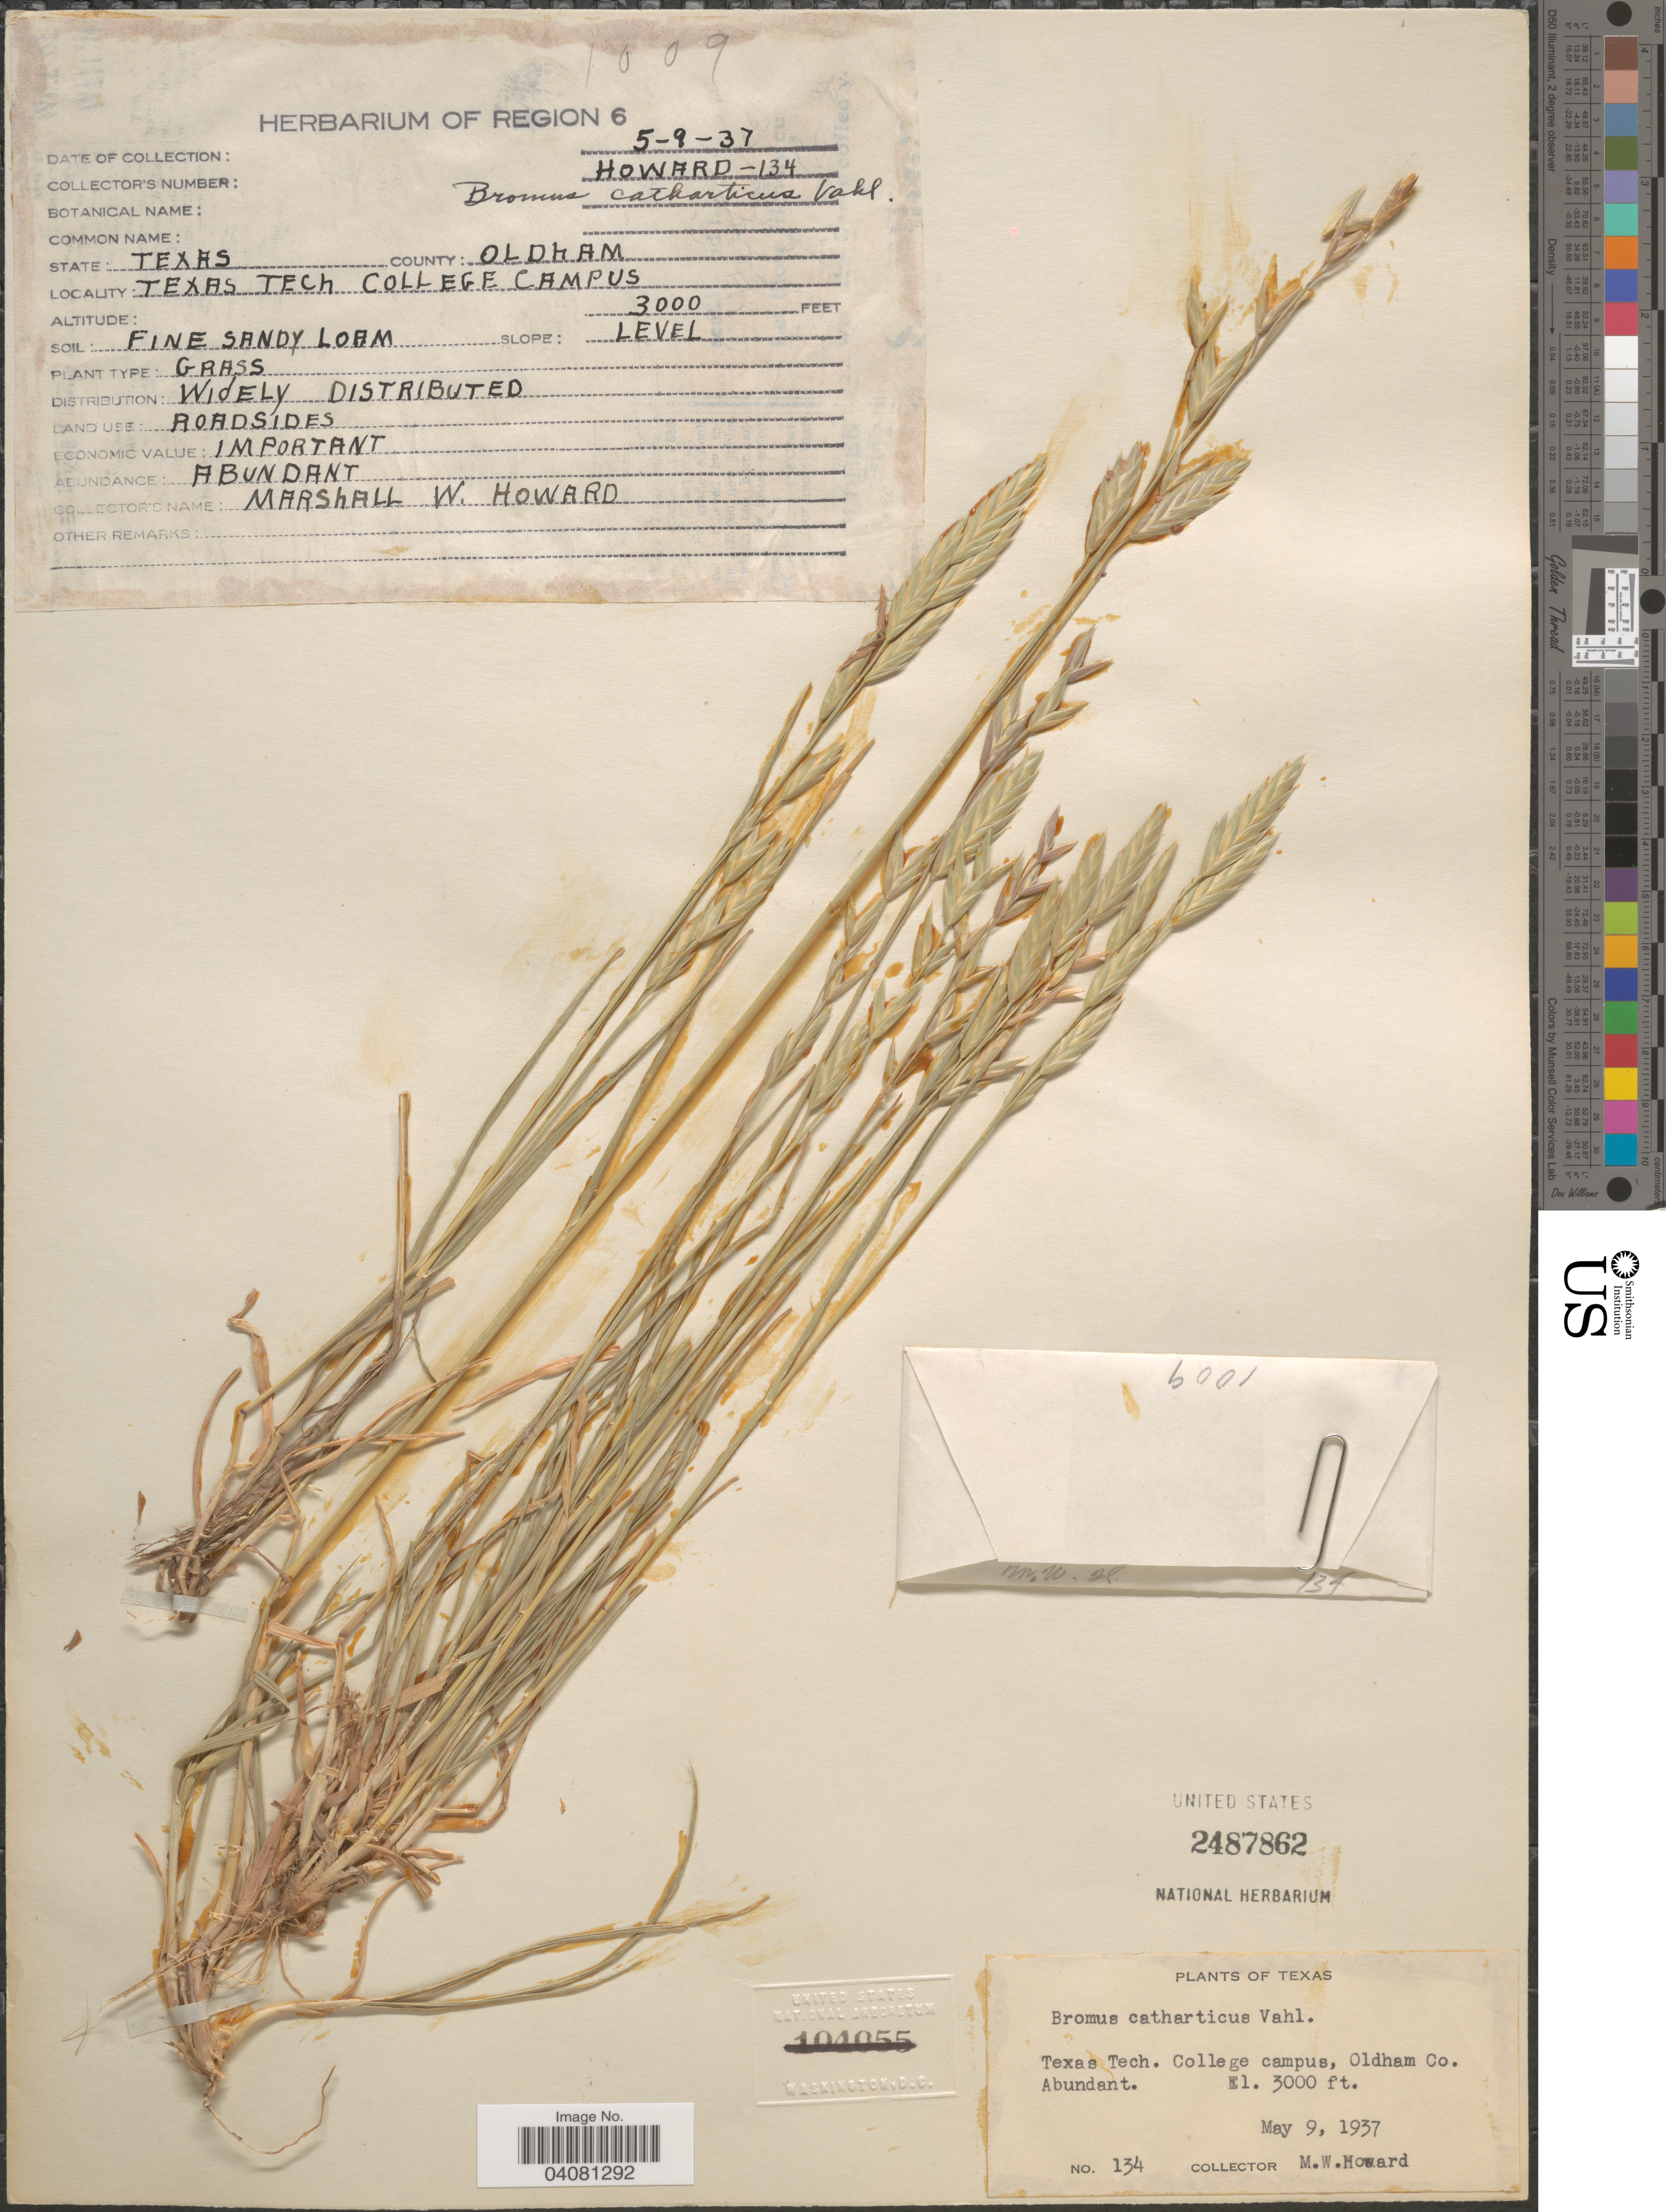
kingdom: Plantae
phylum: Tracheophyta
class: Liliopsida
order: Poales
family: Poaceae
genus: Bromus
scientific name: Bromus catharticus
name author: Vahl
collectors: M. Howard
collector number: Howard-134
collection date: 1937-05-09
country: United States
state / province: Texas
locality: Texas Tech. College campus, Oldham Co.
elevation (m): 914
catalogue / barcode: US 2487862